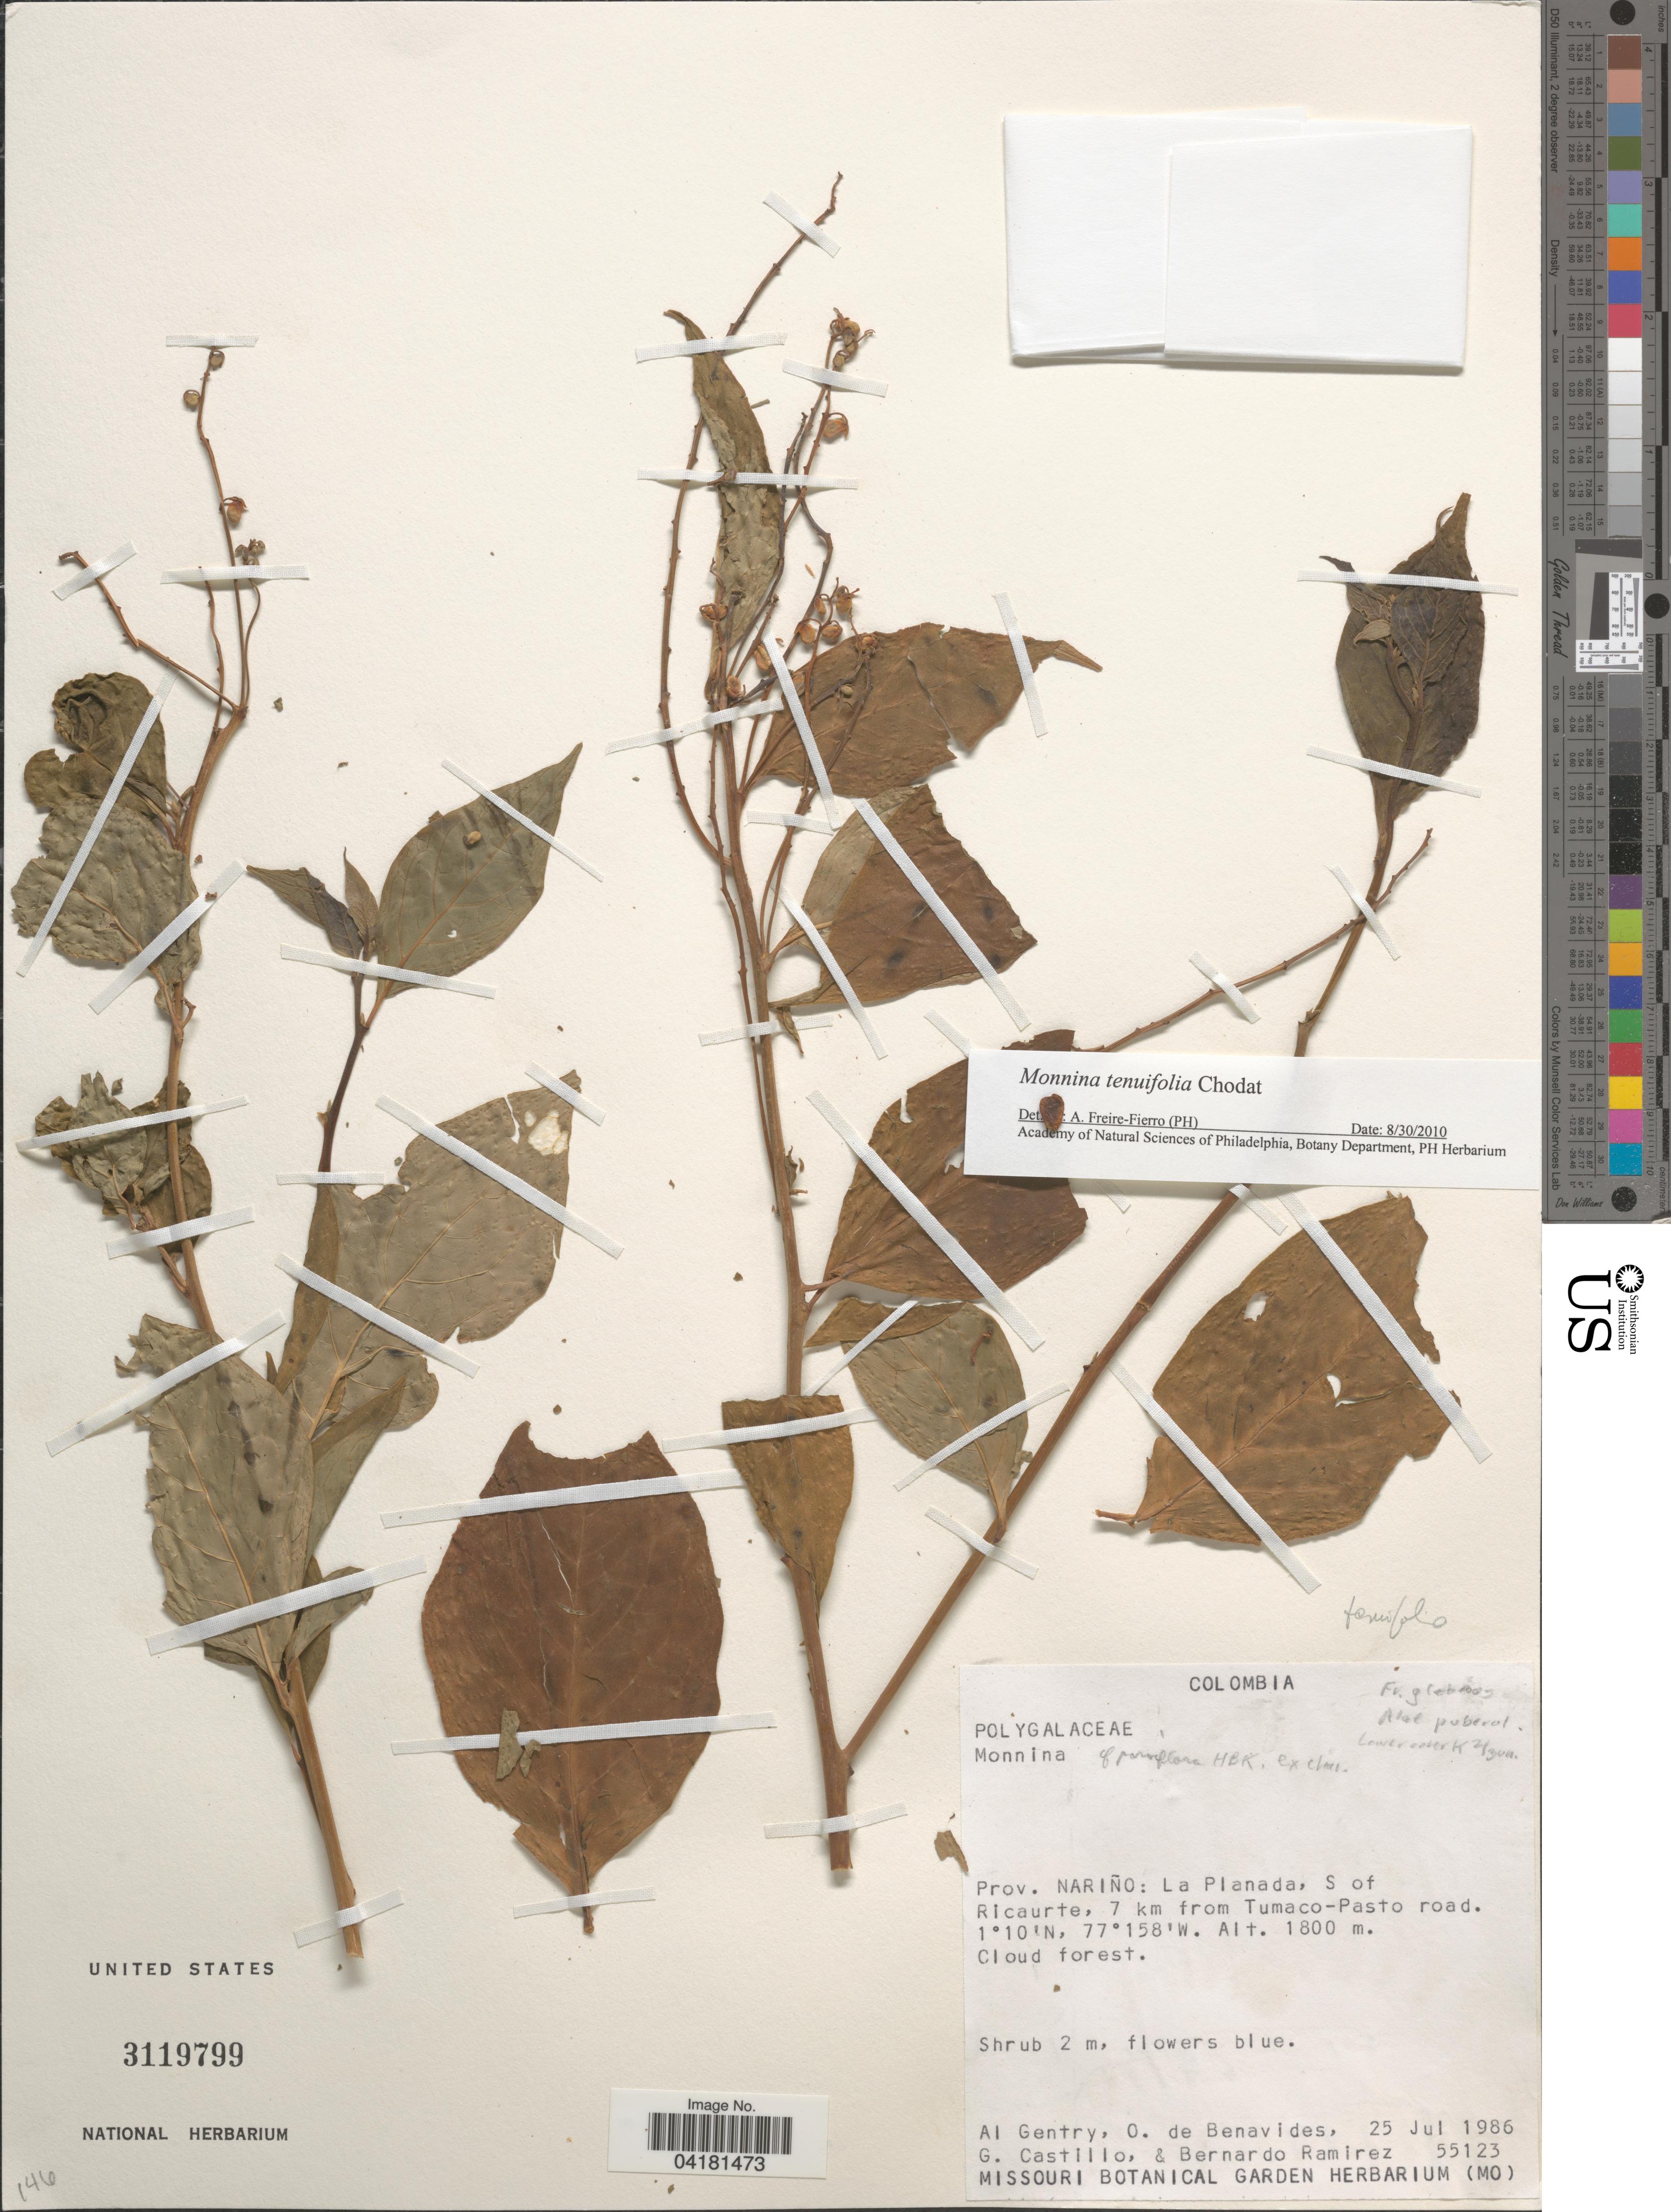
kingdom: Plantae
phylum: Tracheophyta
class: Magnoliopsida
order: Fabales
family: Polygalaceae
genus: Monnina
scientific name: Monnina tenuifolia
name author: Chodat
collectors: A. H. Gentry, Olga S. de Benavides, G. Castillo & B. Ramírez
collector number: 55123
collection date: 1986-07-25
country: Colombia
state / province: Nariño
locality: La Planada, S of Ricaurte, 7 km from Tumaco-Pasto road.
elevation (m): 1800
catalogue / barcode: US 3119799